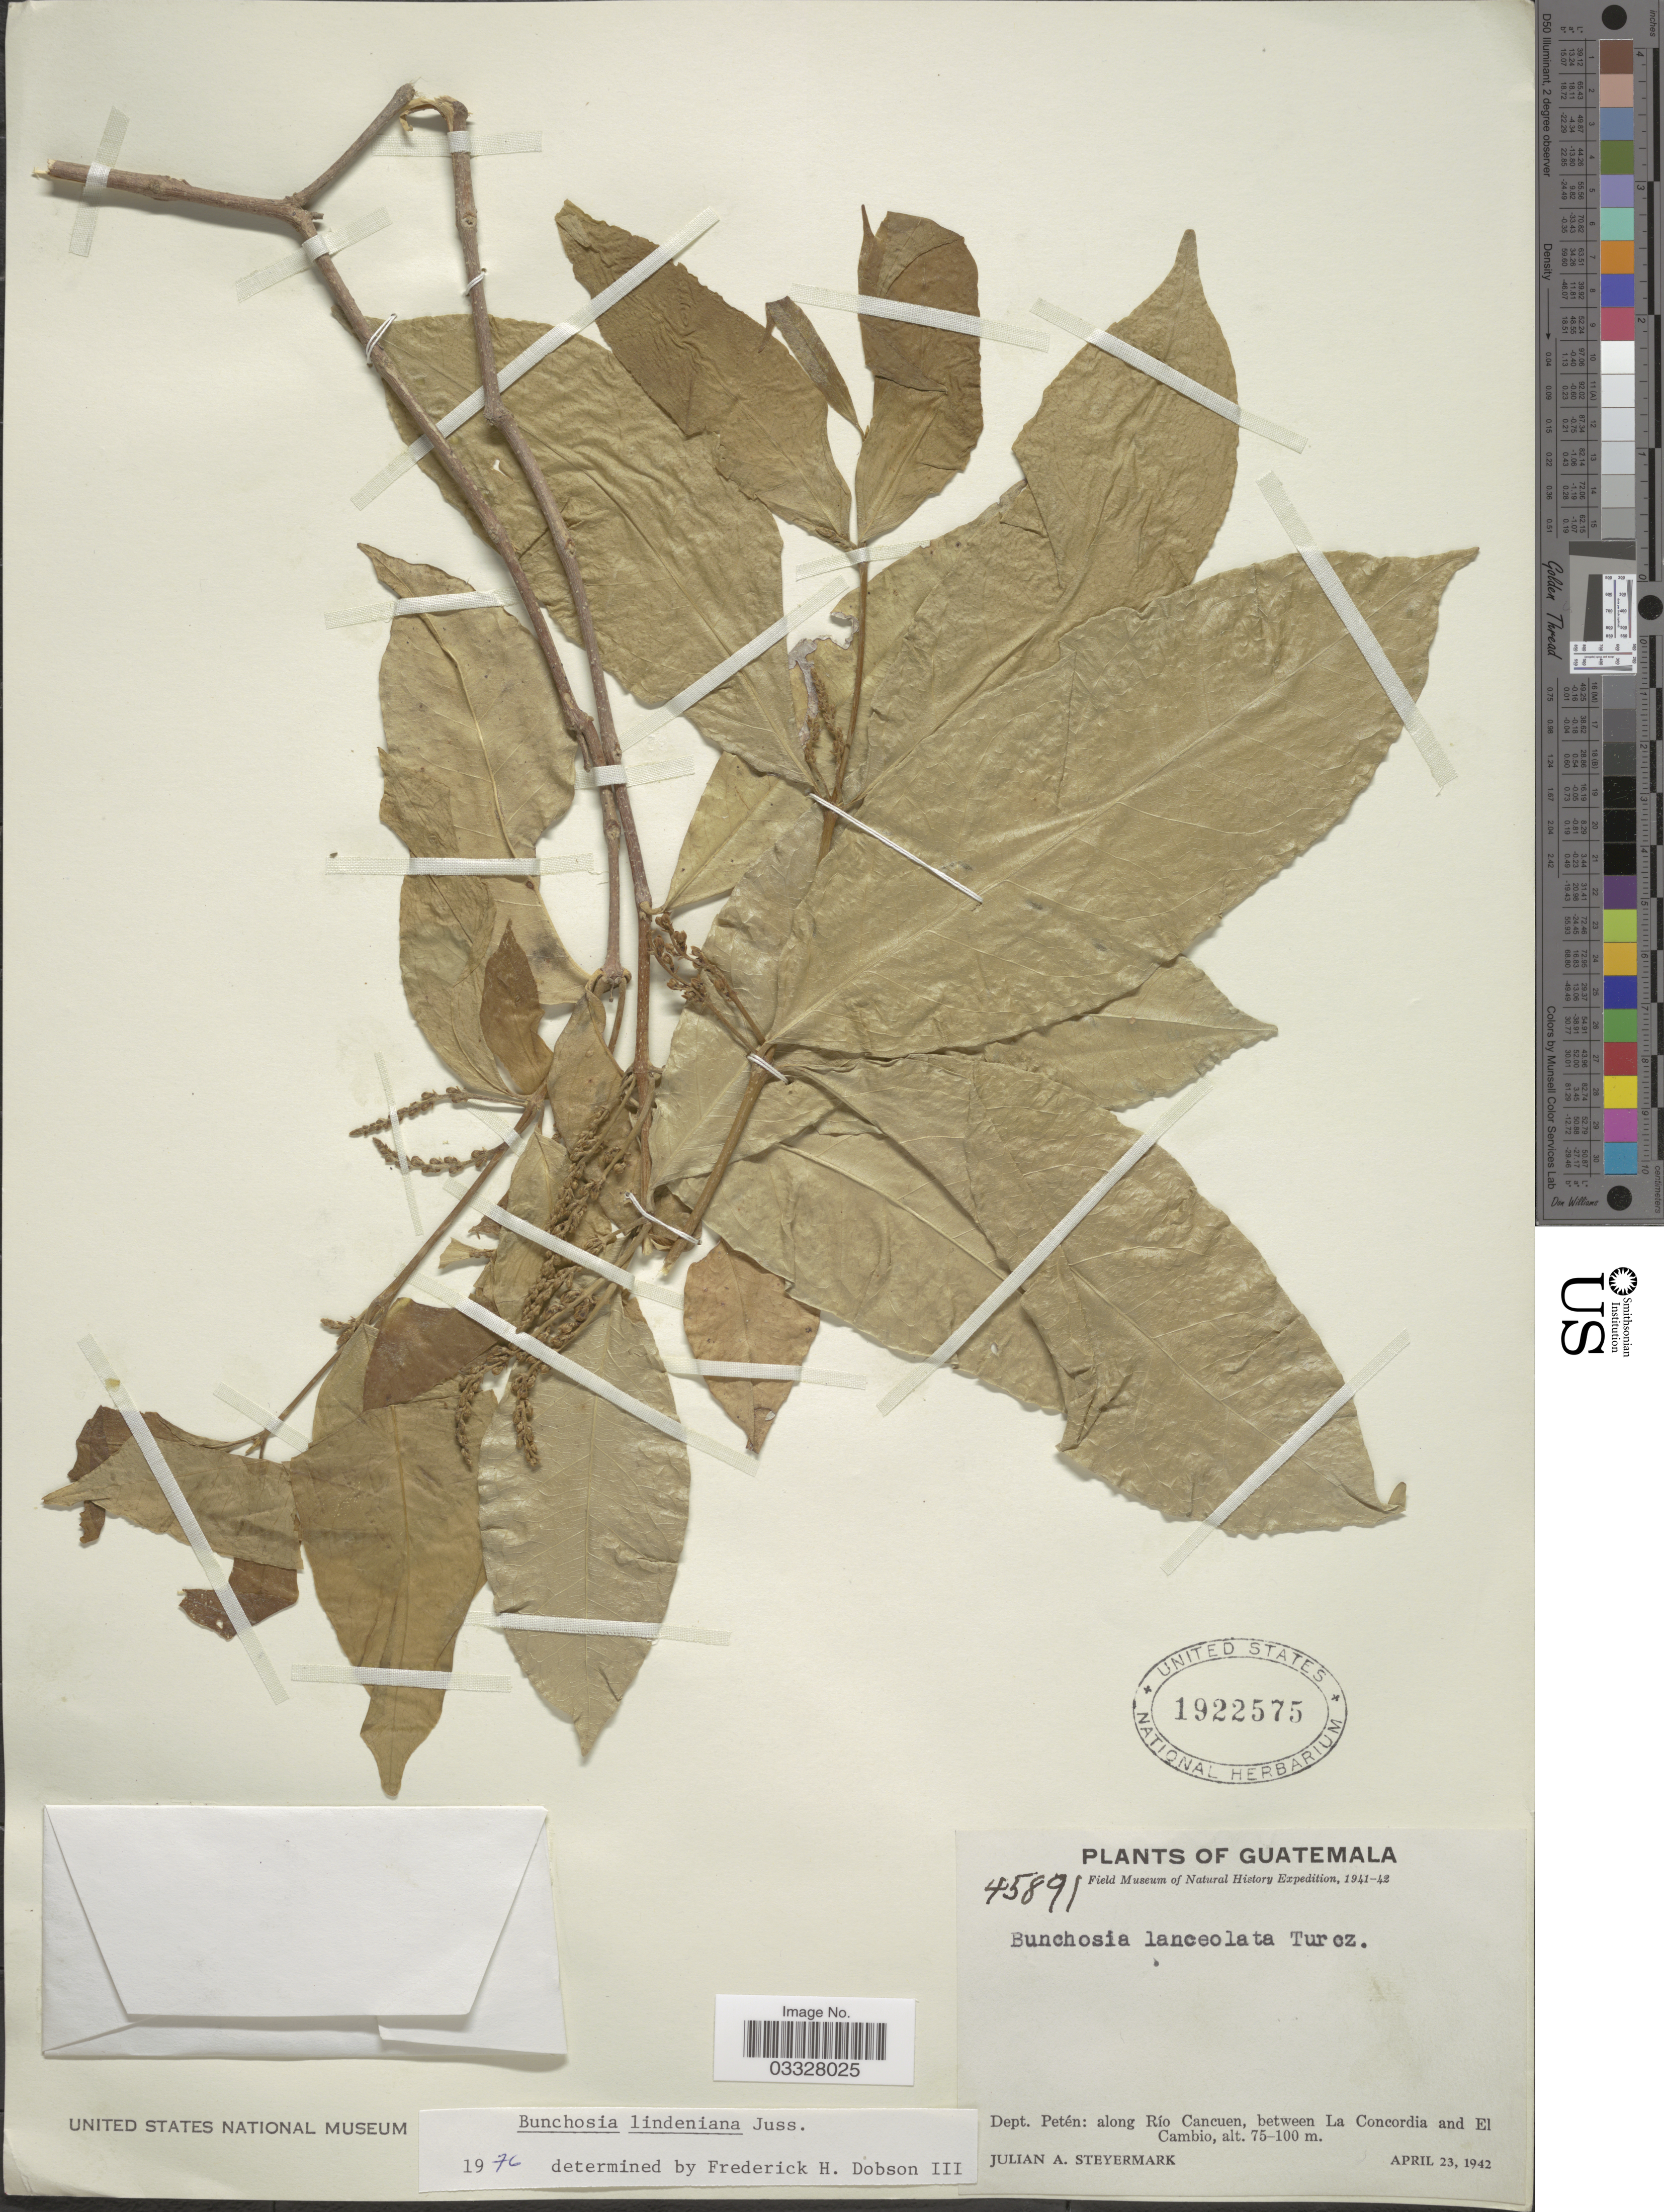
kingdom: Plantae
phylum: Tracheophyta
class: Magnoliopsida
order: Malpighiales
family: Malpighiaceae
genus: Bunchosia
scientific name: Bunchosia lindeniana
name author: A. Juss.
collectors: J. Steyermark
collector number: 45891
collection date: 1942-04-23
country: Guatemala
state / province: El Petén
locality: Dept. Petén: along Río Cancuen, between La Concordia and El Cambio.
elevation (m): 75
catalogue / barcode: US 1922575